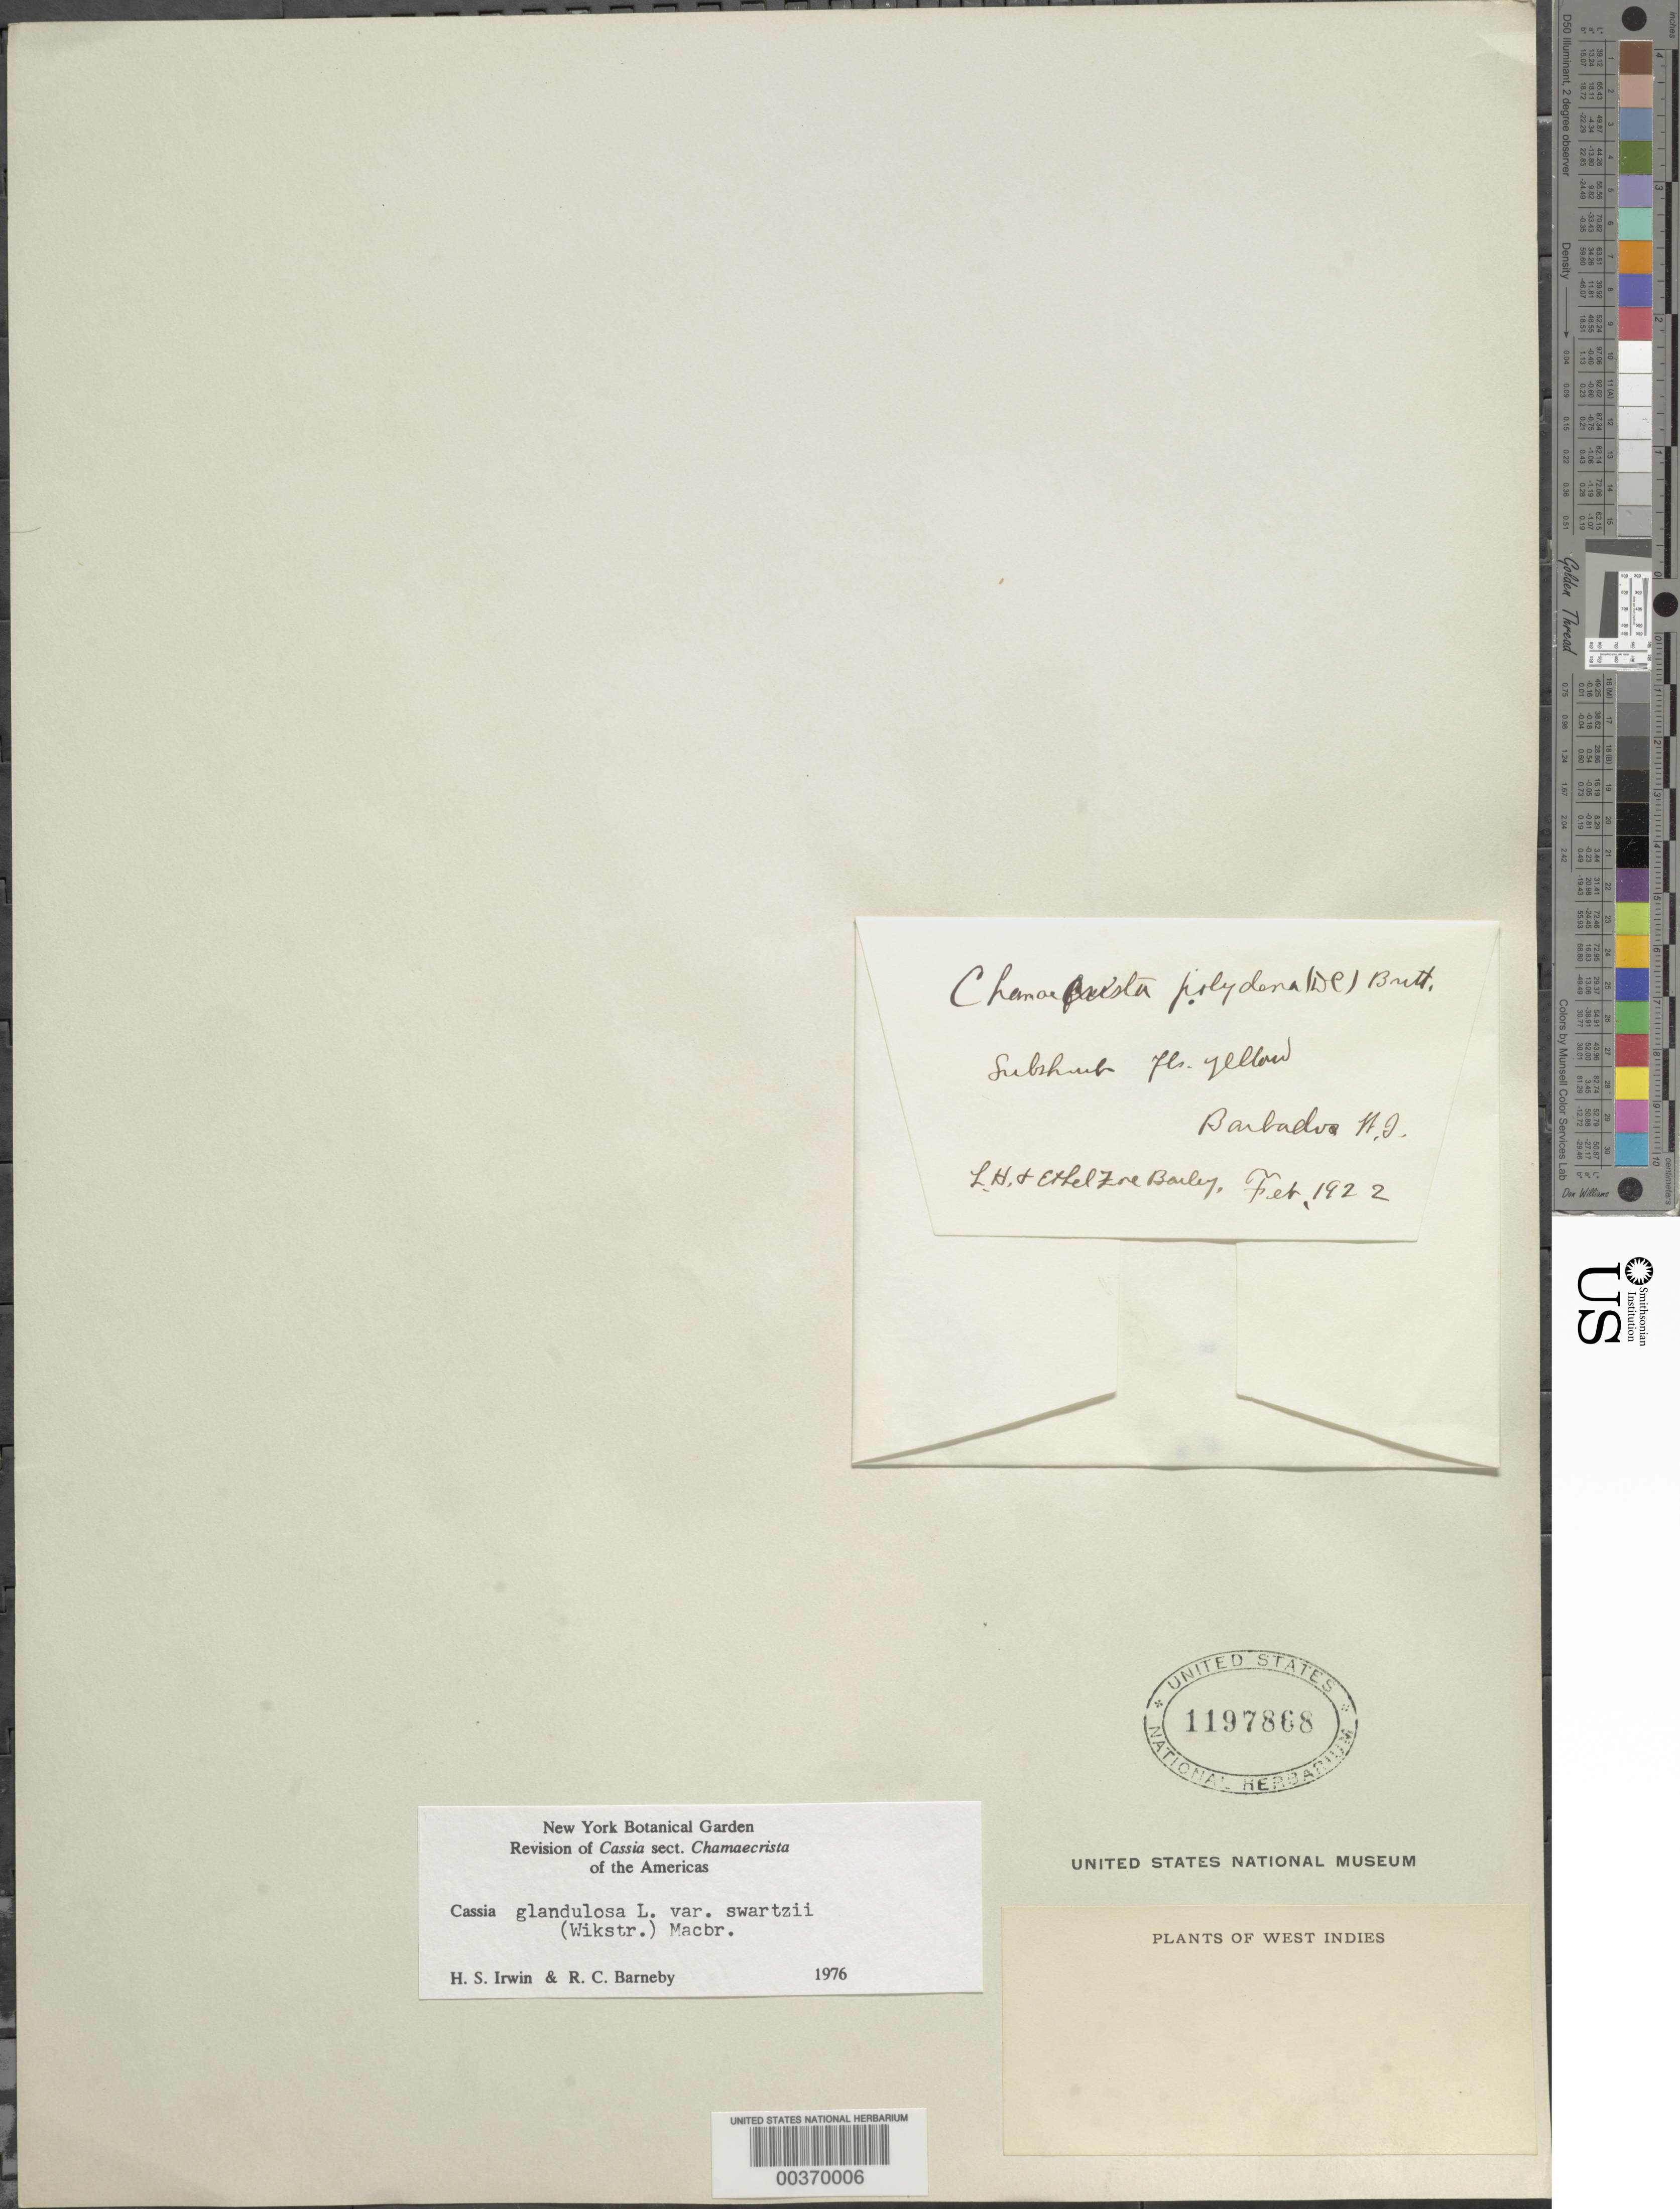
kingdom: Plantae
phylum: Tracheophyta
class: Magnoliopsida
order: Fabales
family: Fabaceae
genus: Chamaecrista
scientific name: Chamaecrista glandulosa var. swartzii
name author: (Wikstr.) H.S. Irwin & Barneby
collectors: L. H. Bailey & E. Z. Bailey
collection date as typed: Feb 1922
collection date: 1922-02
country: Barbados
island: Windward Is.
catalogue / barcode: US 1197868